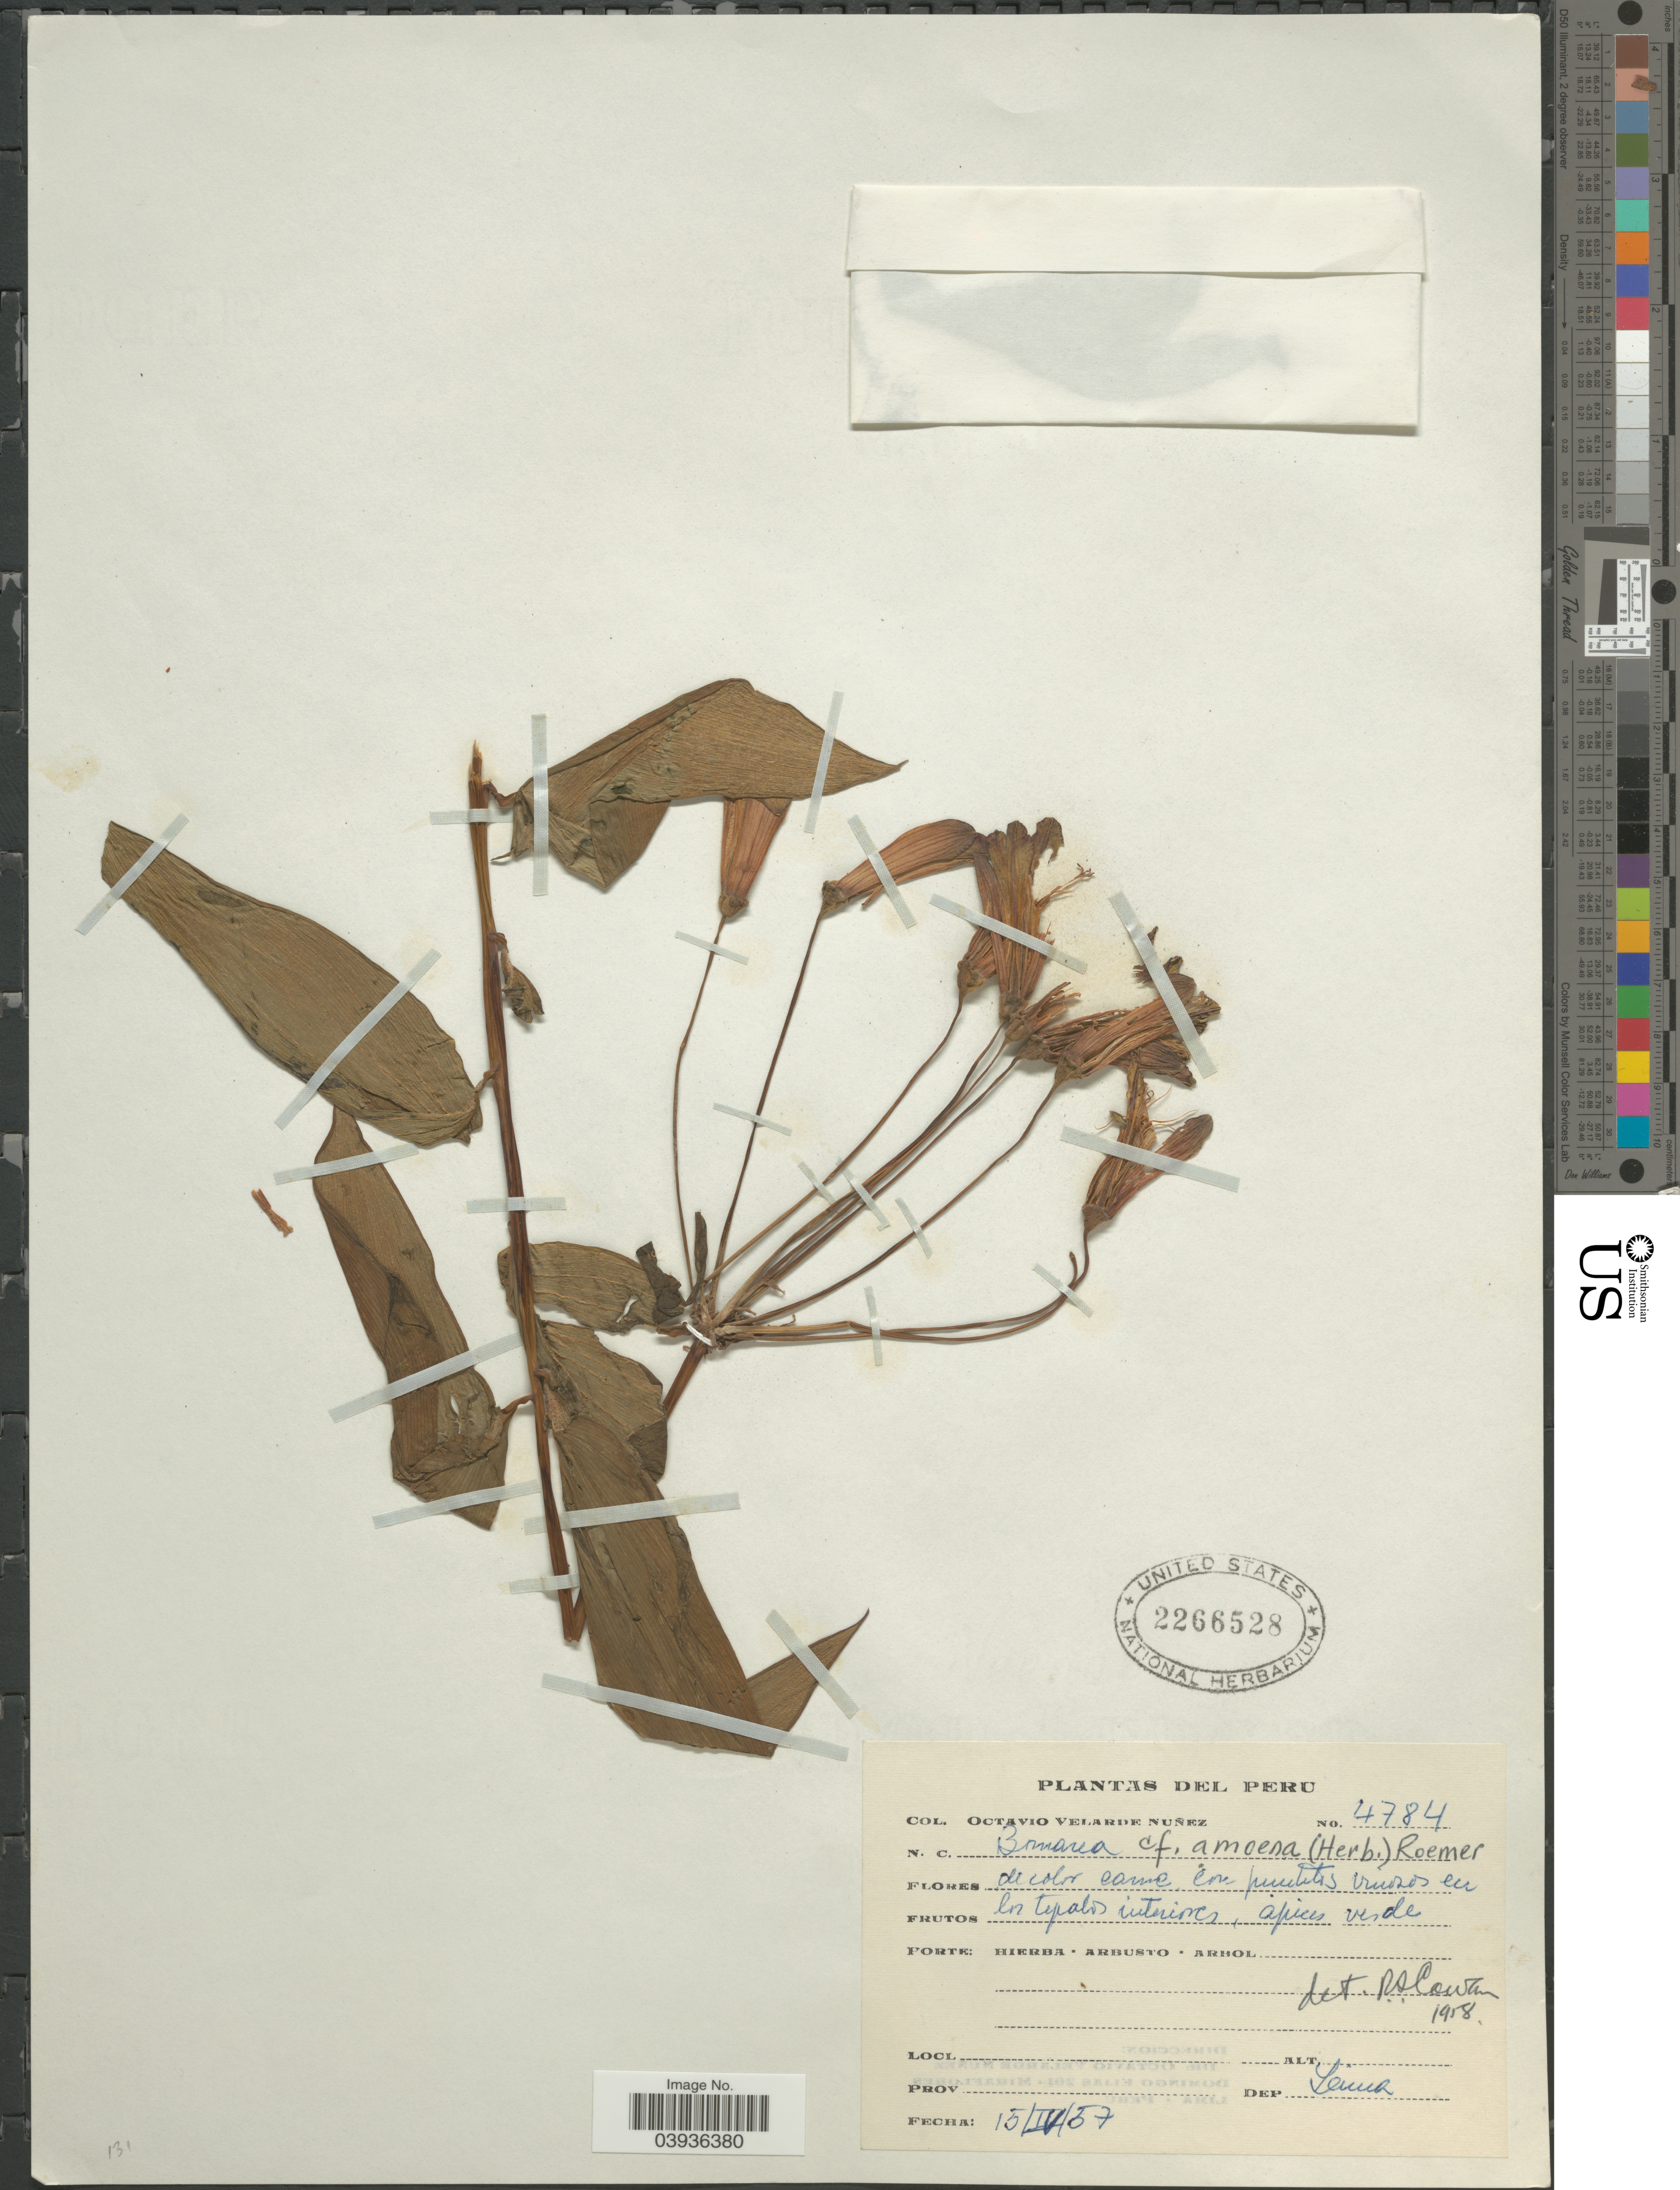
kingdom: Plantae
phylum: Tracheophyta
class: Liliopsida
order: Liliales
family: Alstroemeriaceae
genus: Bomarea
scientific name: Bomarea amoena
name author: (Herb.) M. Roem.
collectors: O. Velarde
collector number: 4784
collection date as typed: Transcribed d/m/y: 15/4/57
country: Peru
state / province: Lima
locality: Dep. Lima.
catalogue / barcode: US 2266528